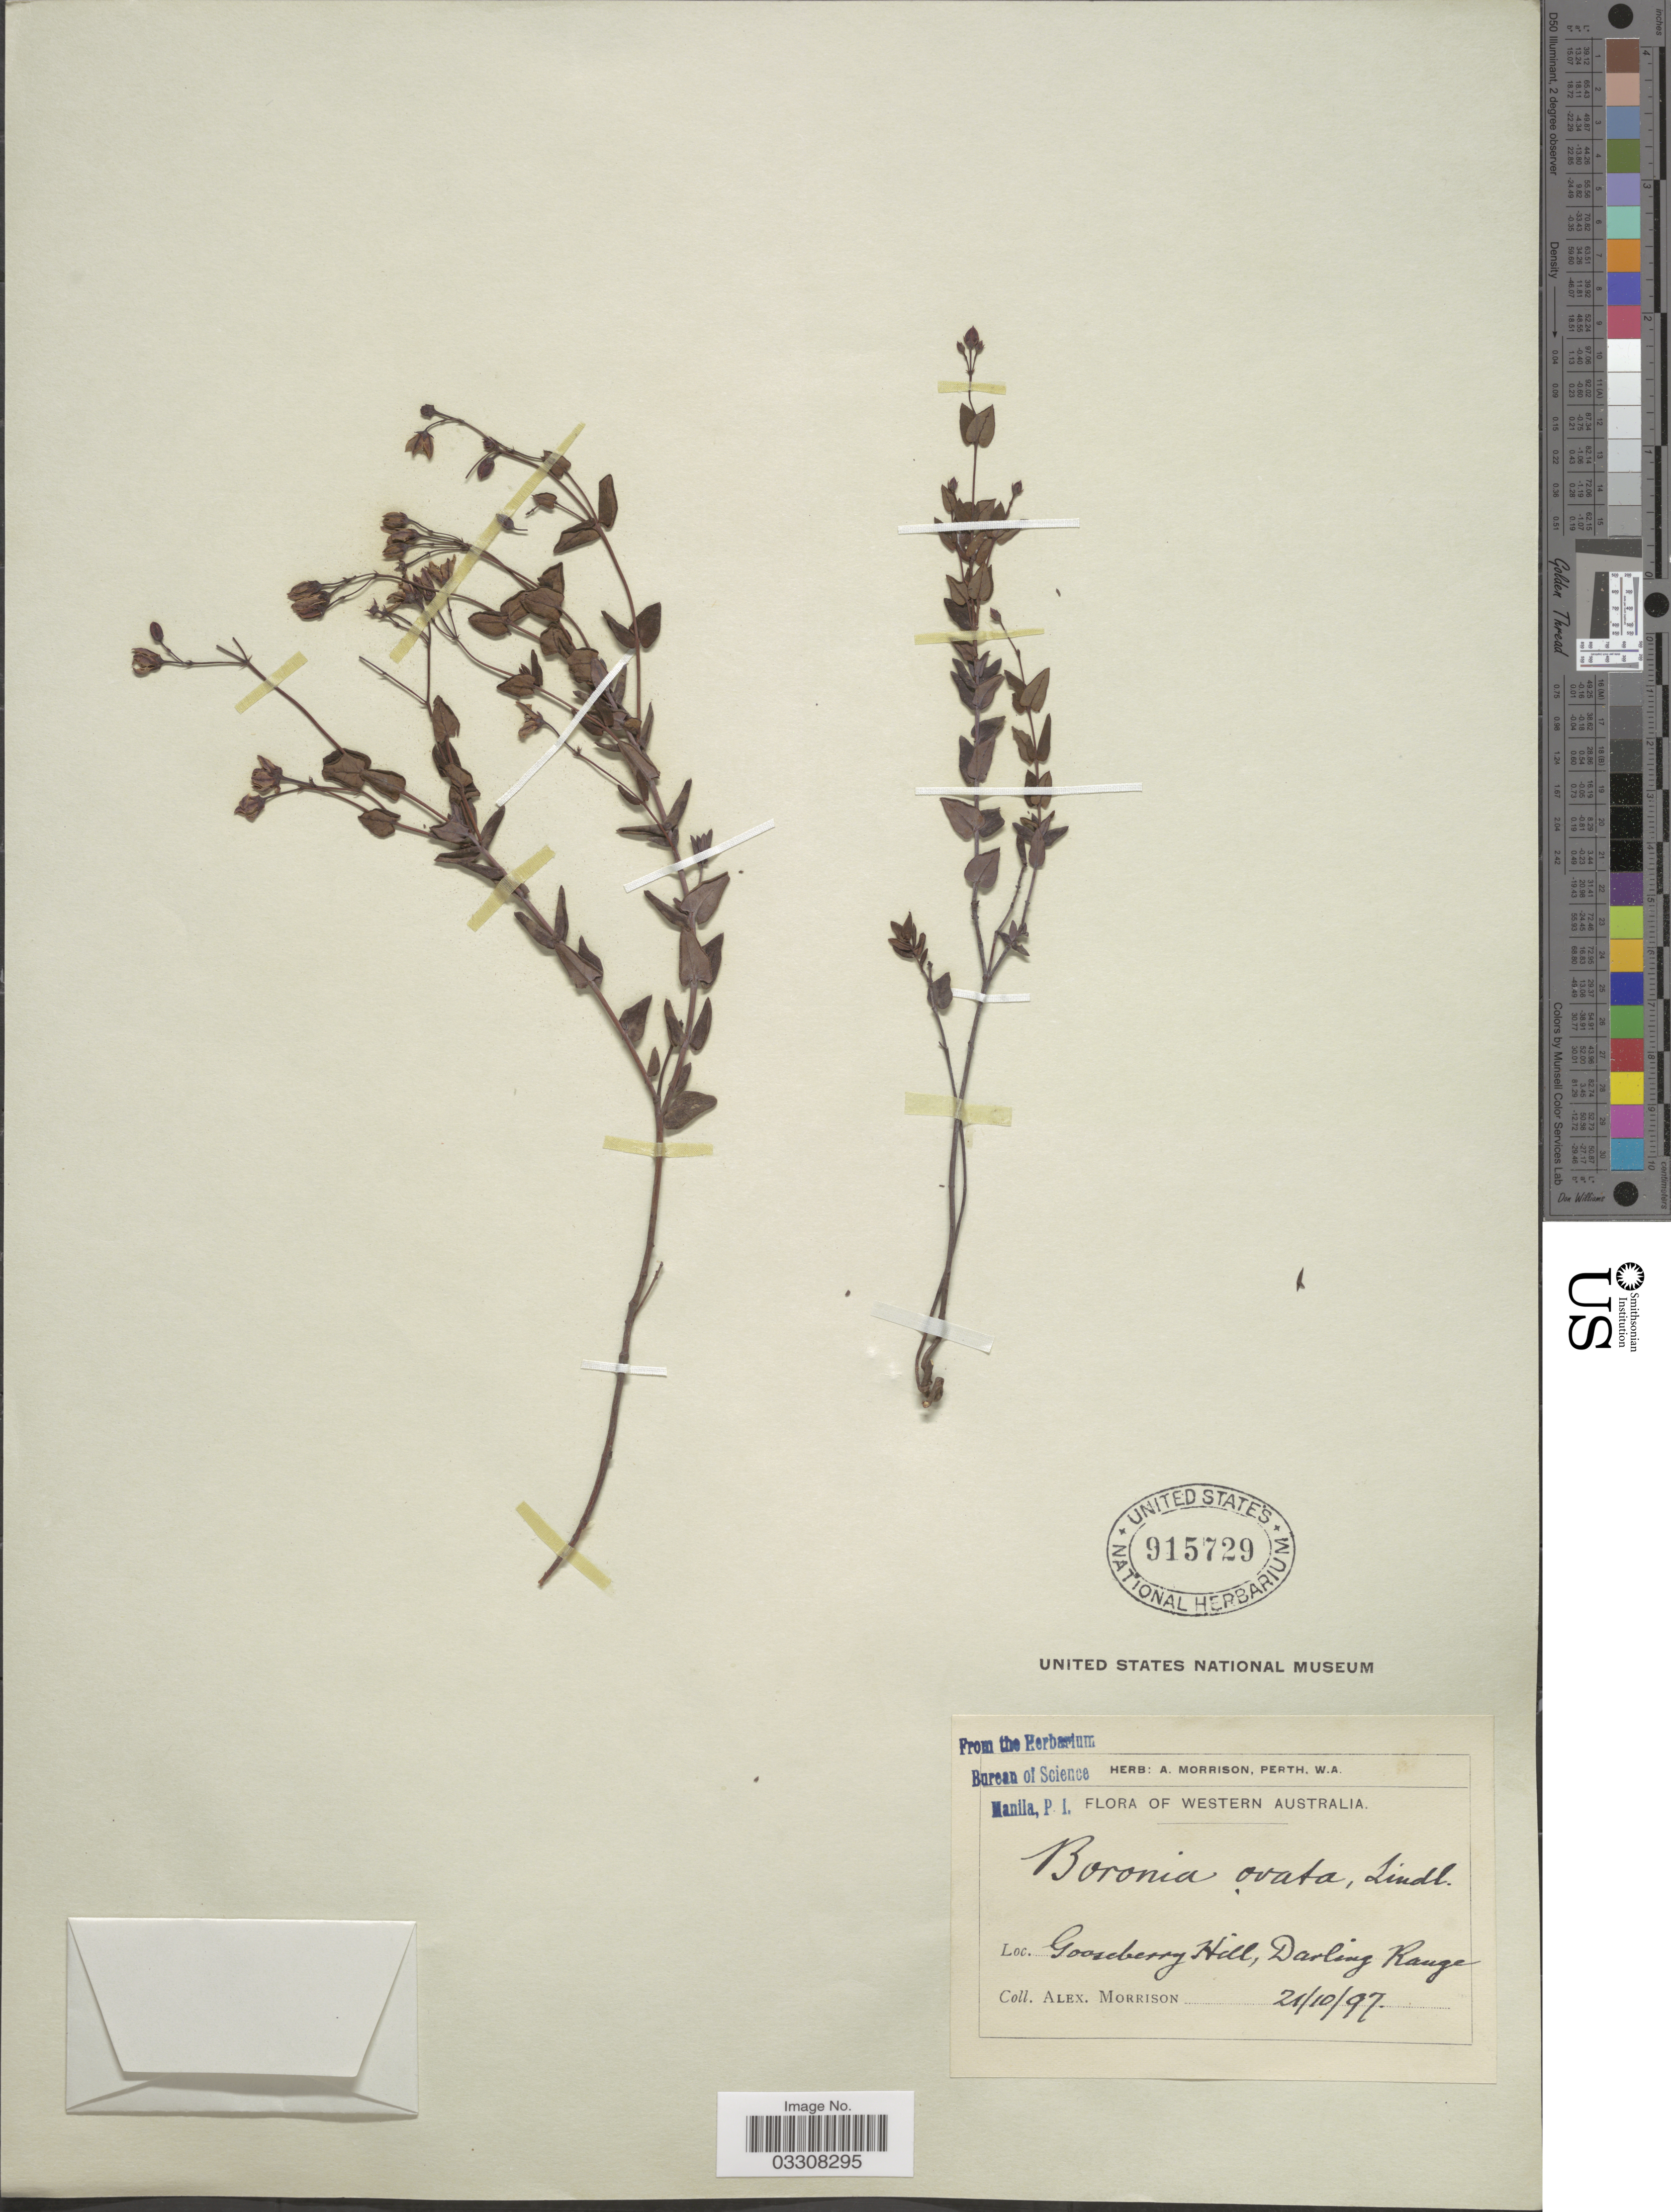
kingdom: Plantae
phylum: Tracheophyta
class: Magnoliopsida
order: Sapindales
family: Rutaceae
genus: Boronia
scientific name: Boronia ovata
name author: Lindl.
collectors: A. Morrison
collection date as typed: Transcribed d/m/y: 21/10/97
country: Australia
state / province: Western Australia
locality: Gooseberry Hill, Darling Range.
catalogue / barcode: US 915729